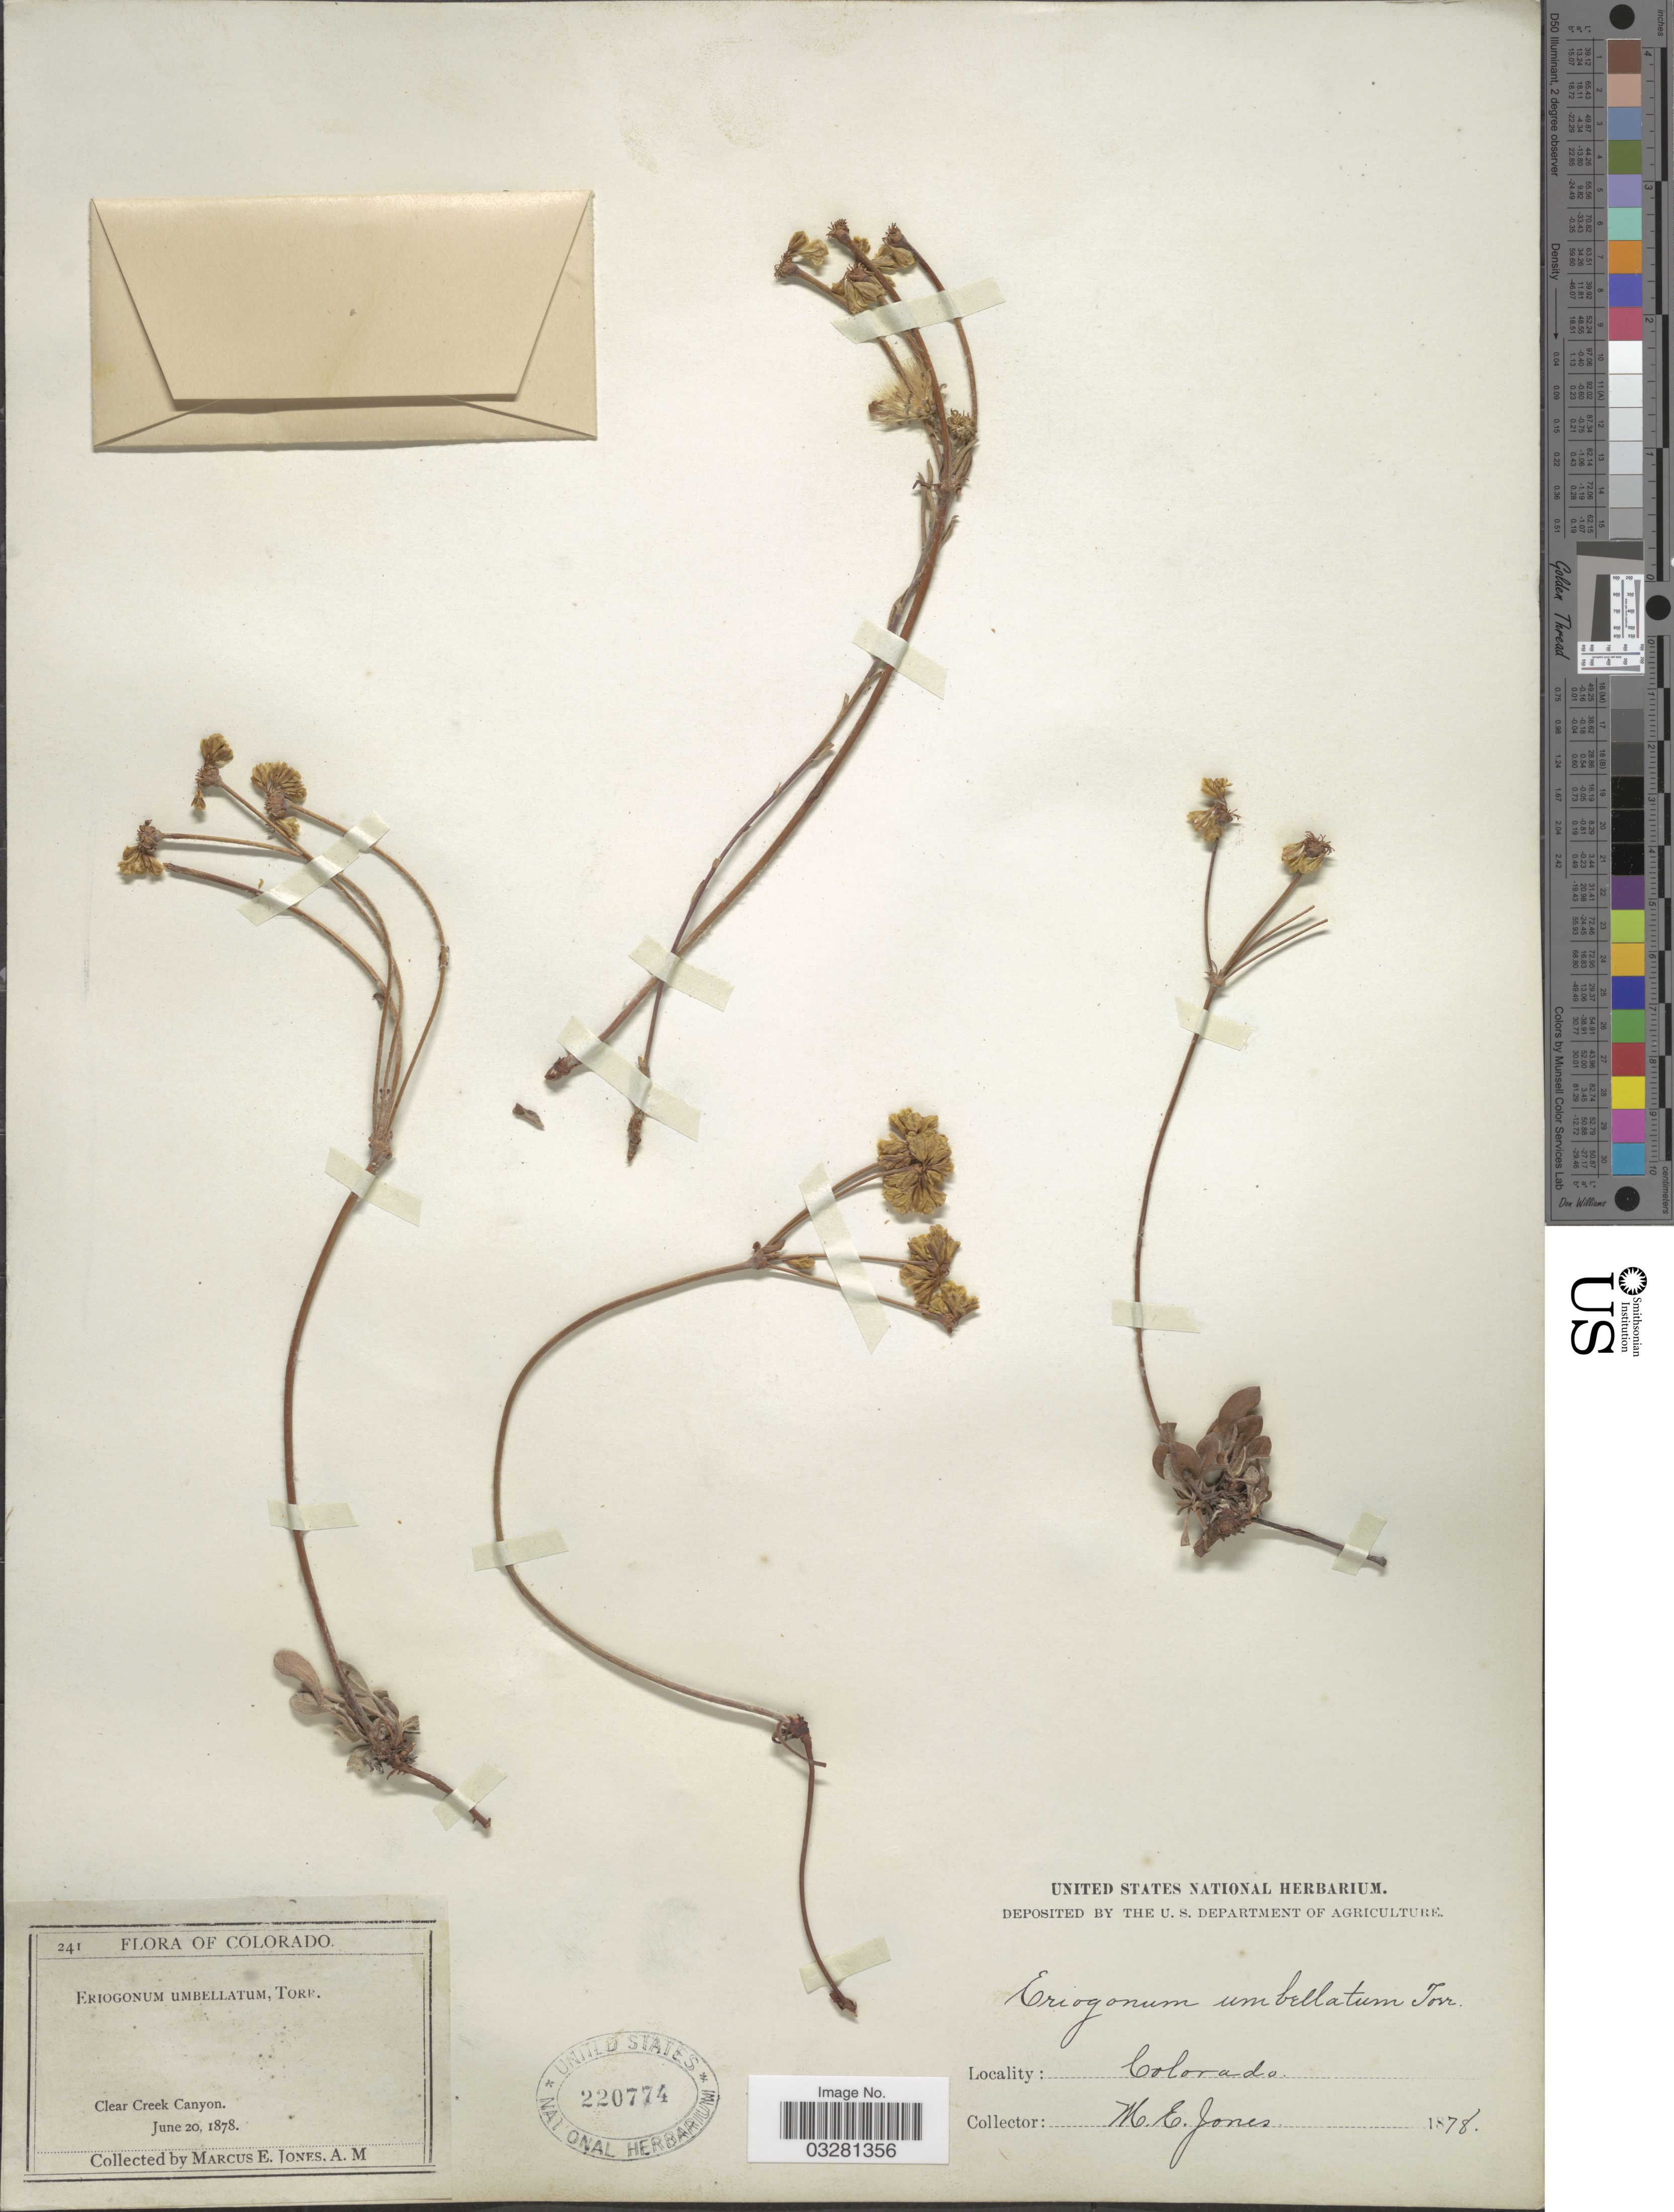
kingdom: Plantae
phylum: Tracheophyta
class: Magnoliopsida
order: Caryophyllales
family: Polygonaceae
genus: Eriogonum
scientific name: Eriogonum umbellatum var. umbellatum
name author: Torr.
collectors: M. E. Jones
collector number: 241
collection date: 1878-06-20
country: United States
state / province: Colorado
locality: Clear Creek Canyon.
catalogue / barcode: US 220774